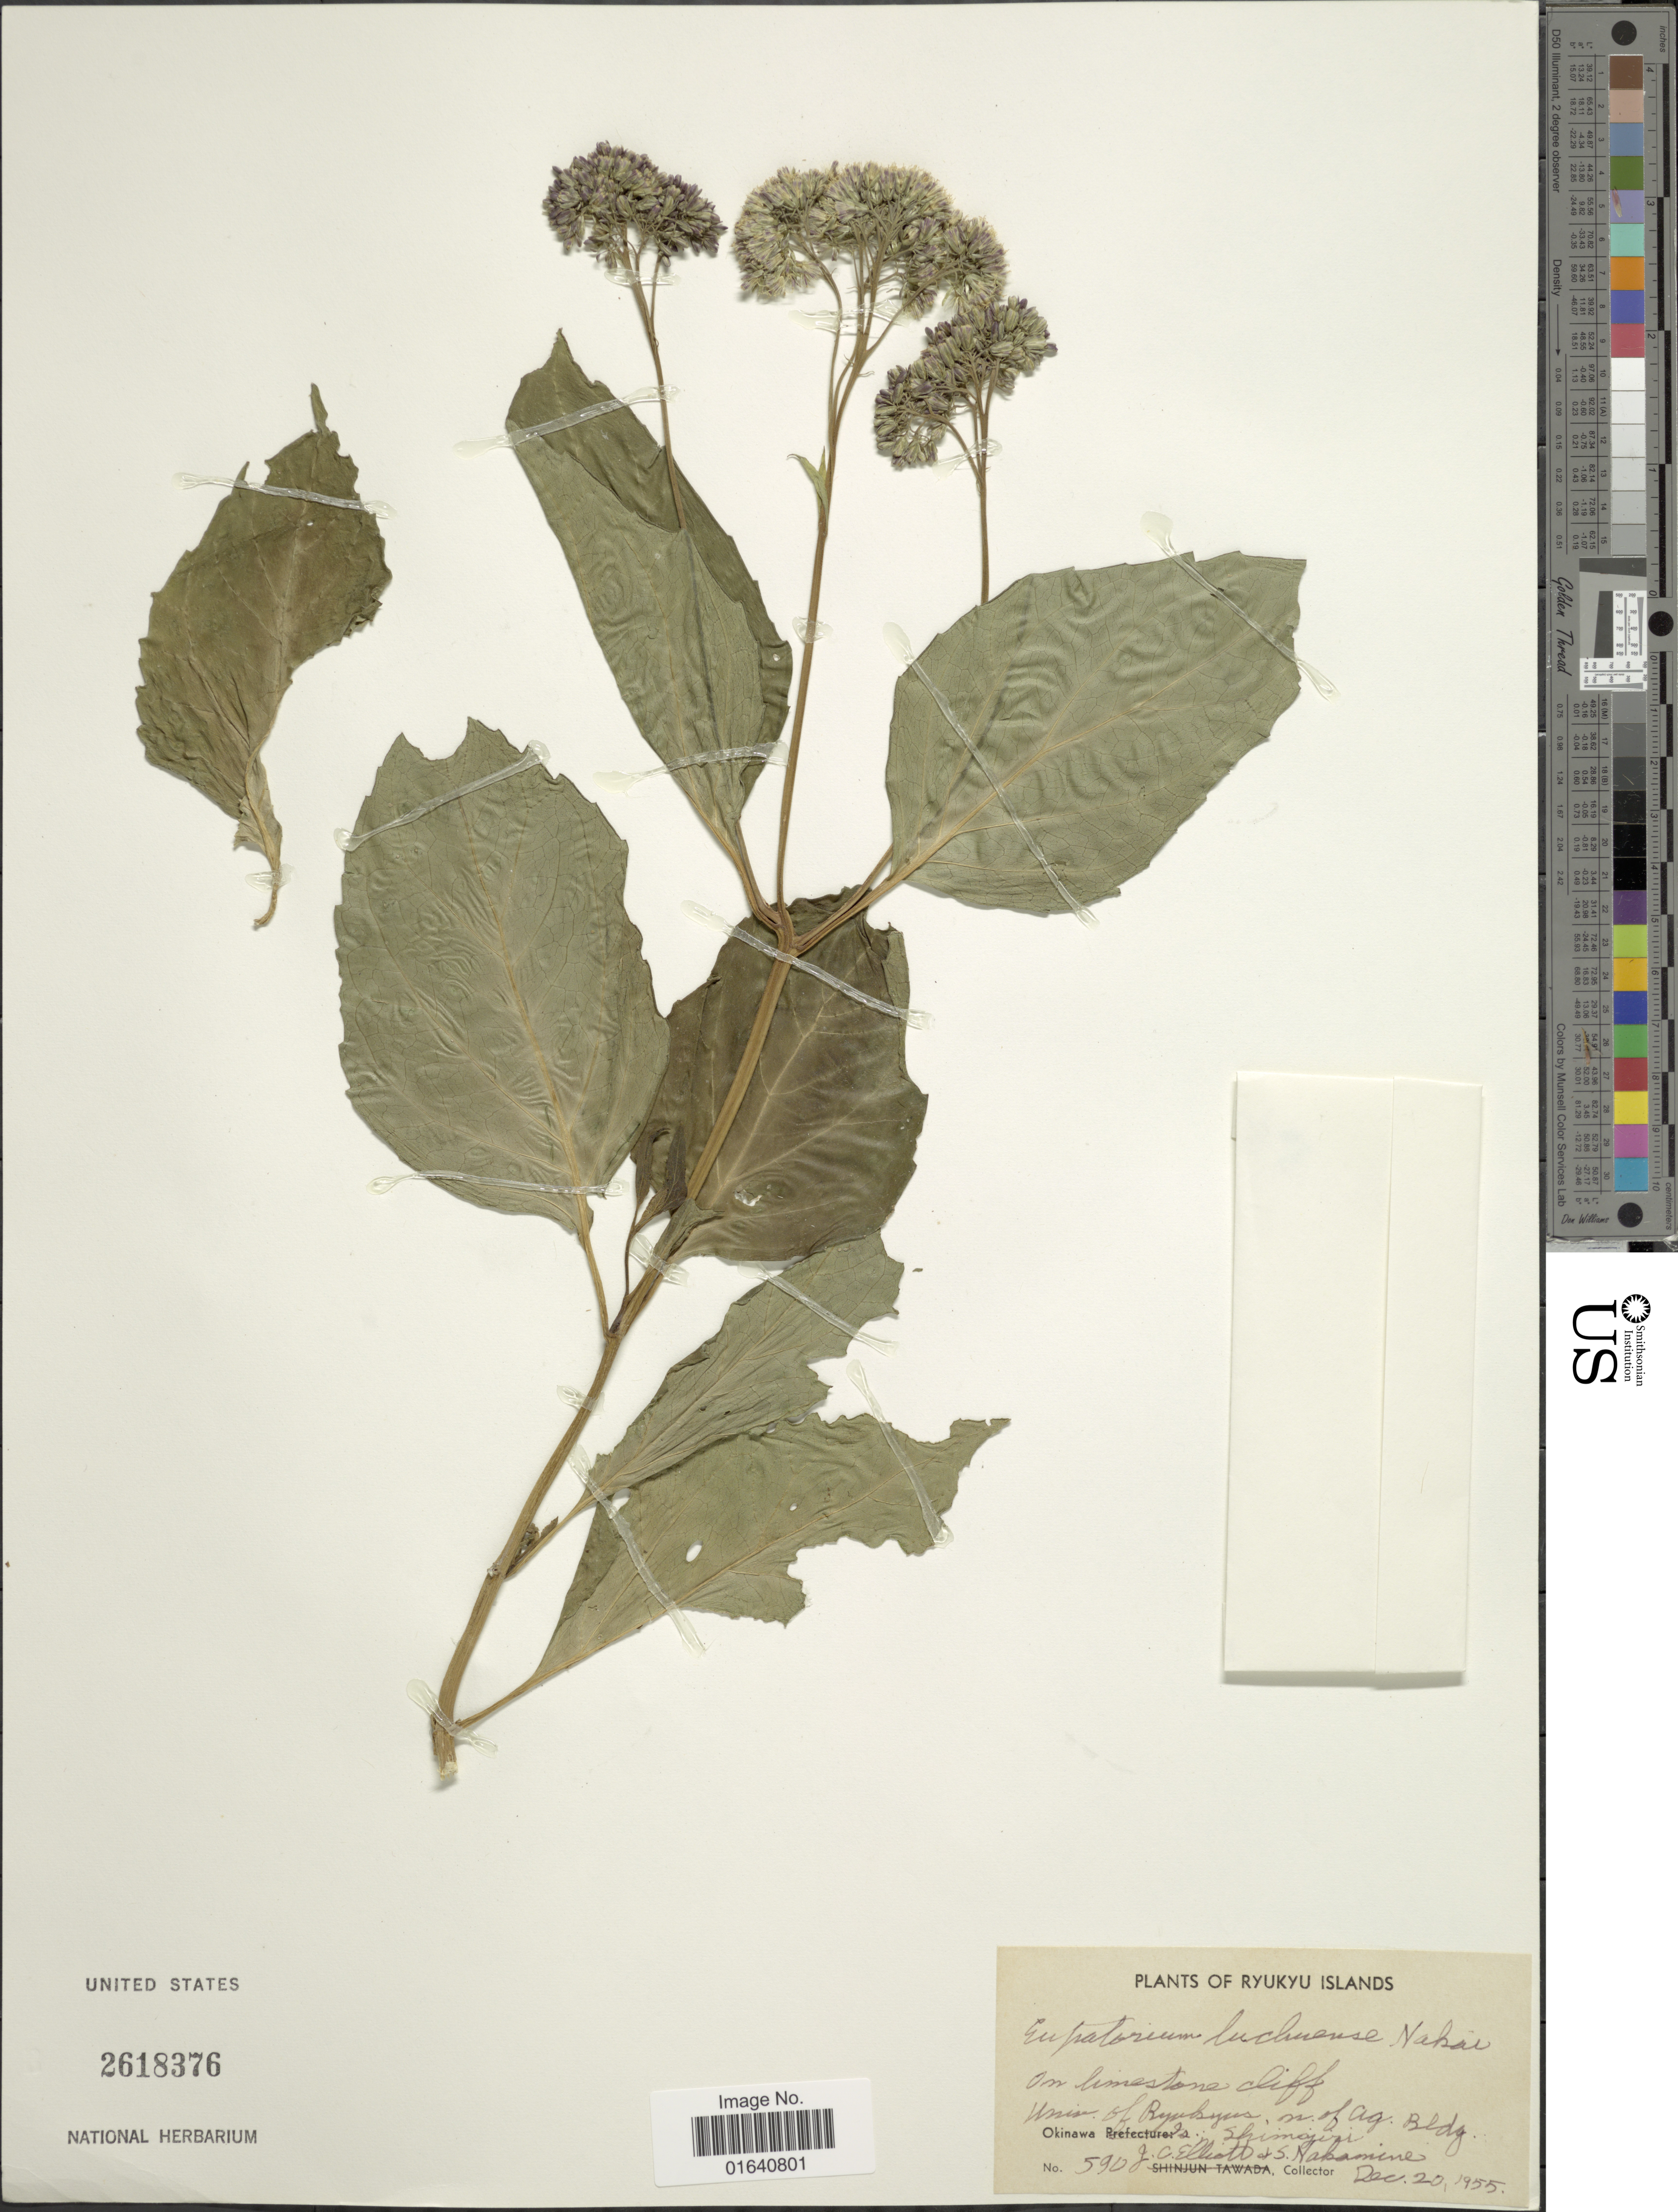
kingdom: Plantae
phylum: Tracheophyta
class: Magnoliopsida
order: Asterales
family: Asteraceae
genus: Eupatorium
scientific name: Eupatorium luchuense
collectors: J. Elliot & S. Nakamine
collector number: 590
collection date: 1955-12-20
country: Japan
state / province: Okinawa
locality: Ryukyus Islands, On limestone cliff, Univ of Ryukyus, n. of Ag. Bldg, Okinawa Is.: Shimajiri.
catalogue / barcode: US 2618376